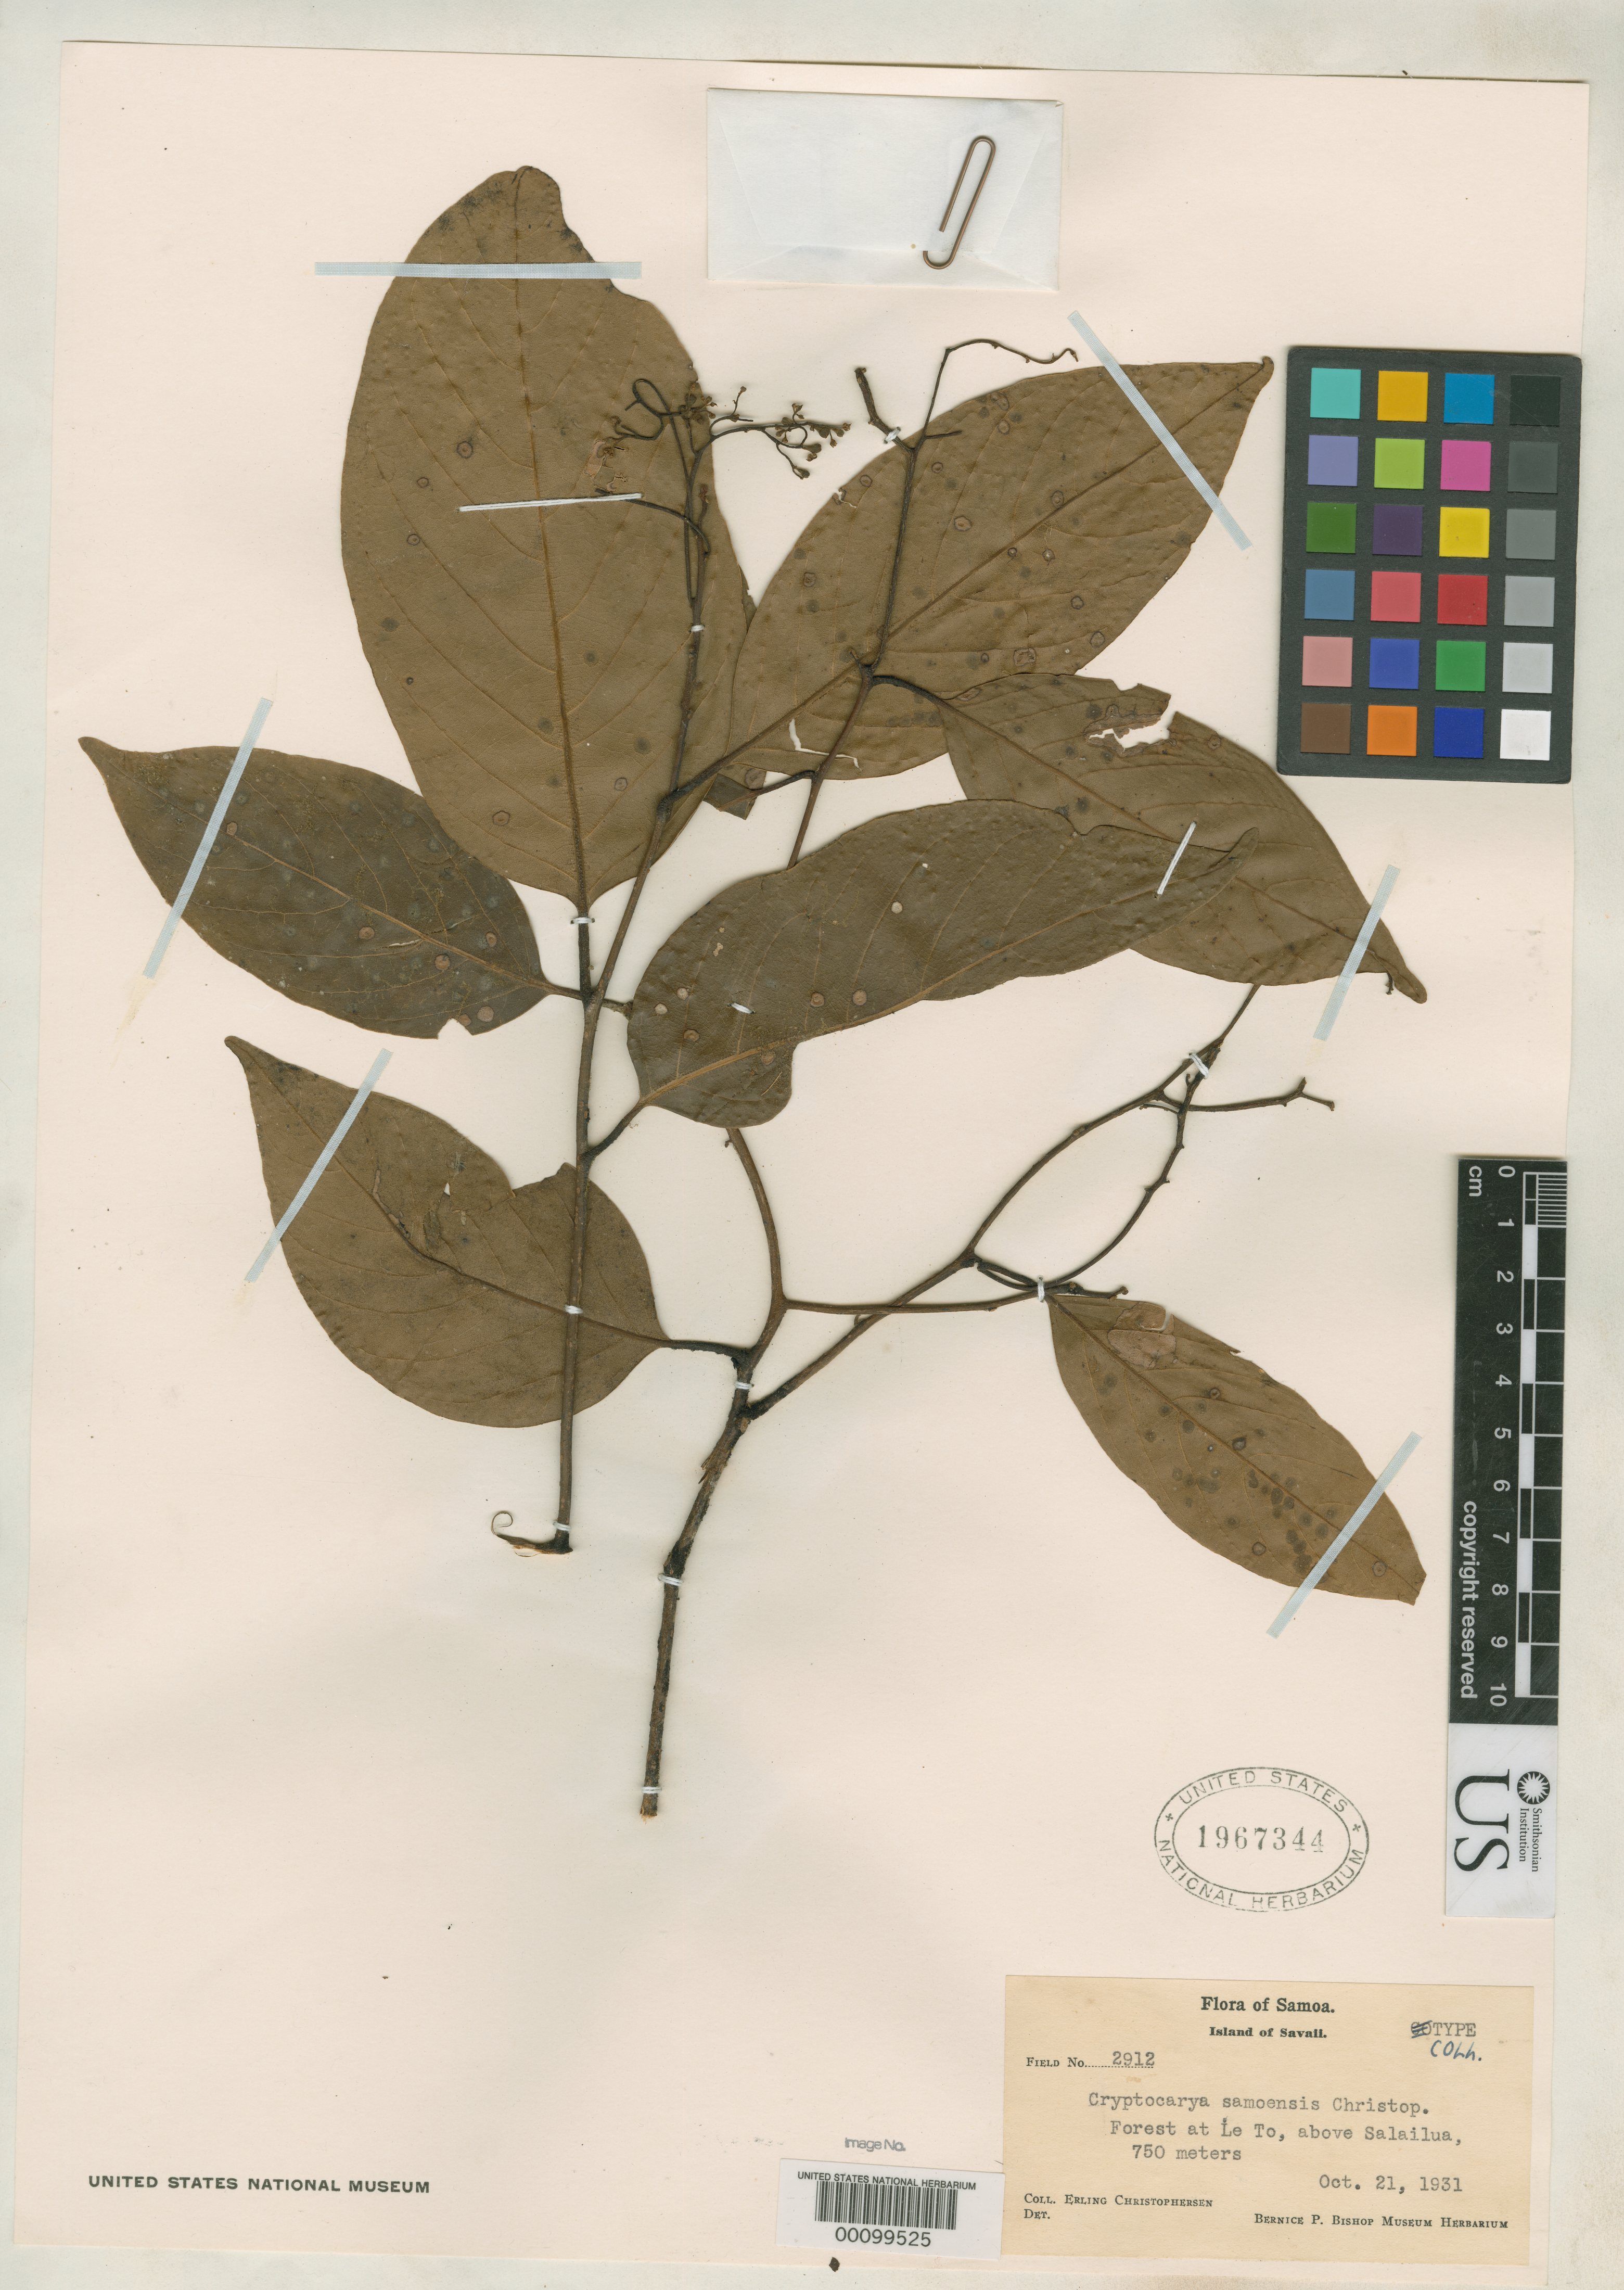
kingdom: Plantae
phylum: Tracheophyta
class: Magnoliopsida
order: Laurales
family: Lauraceae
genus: Cryptocarya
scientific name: Cryptocarya samoensis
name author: Christoph.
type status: Isotype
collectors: E. Christophersen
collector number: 2912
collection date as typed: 21 Oct 1931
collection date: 1931-10-21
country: Samoa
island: Savai'i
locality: Le To, above Salailua.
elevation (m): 750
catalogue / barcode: US 1967344